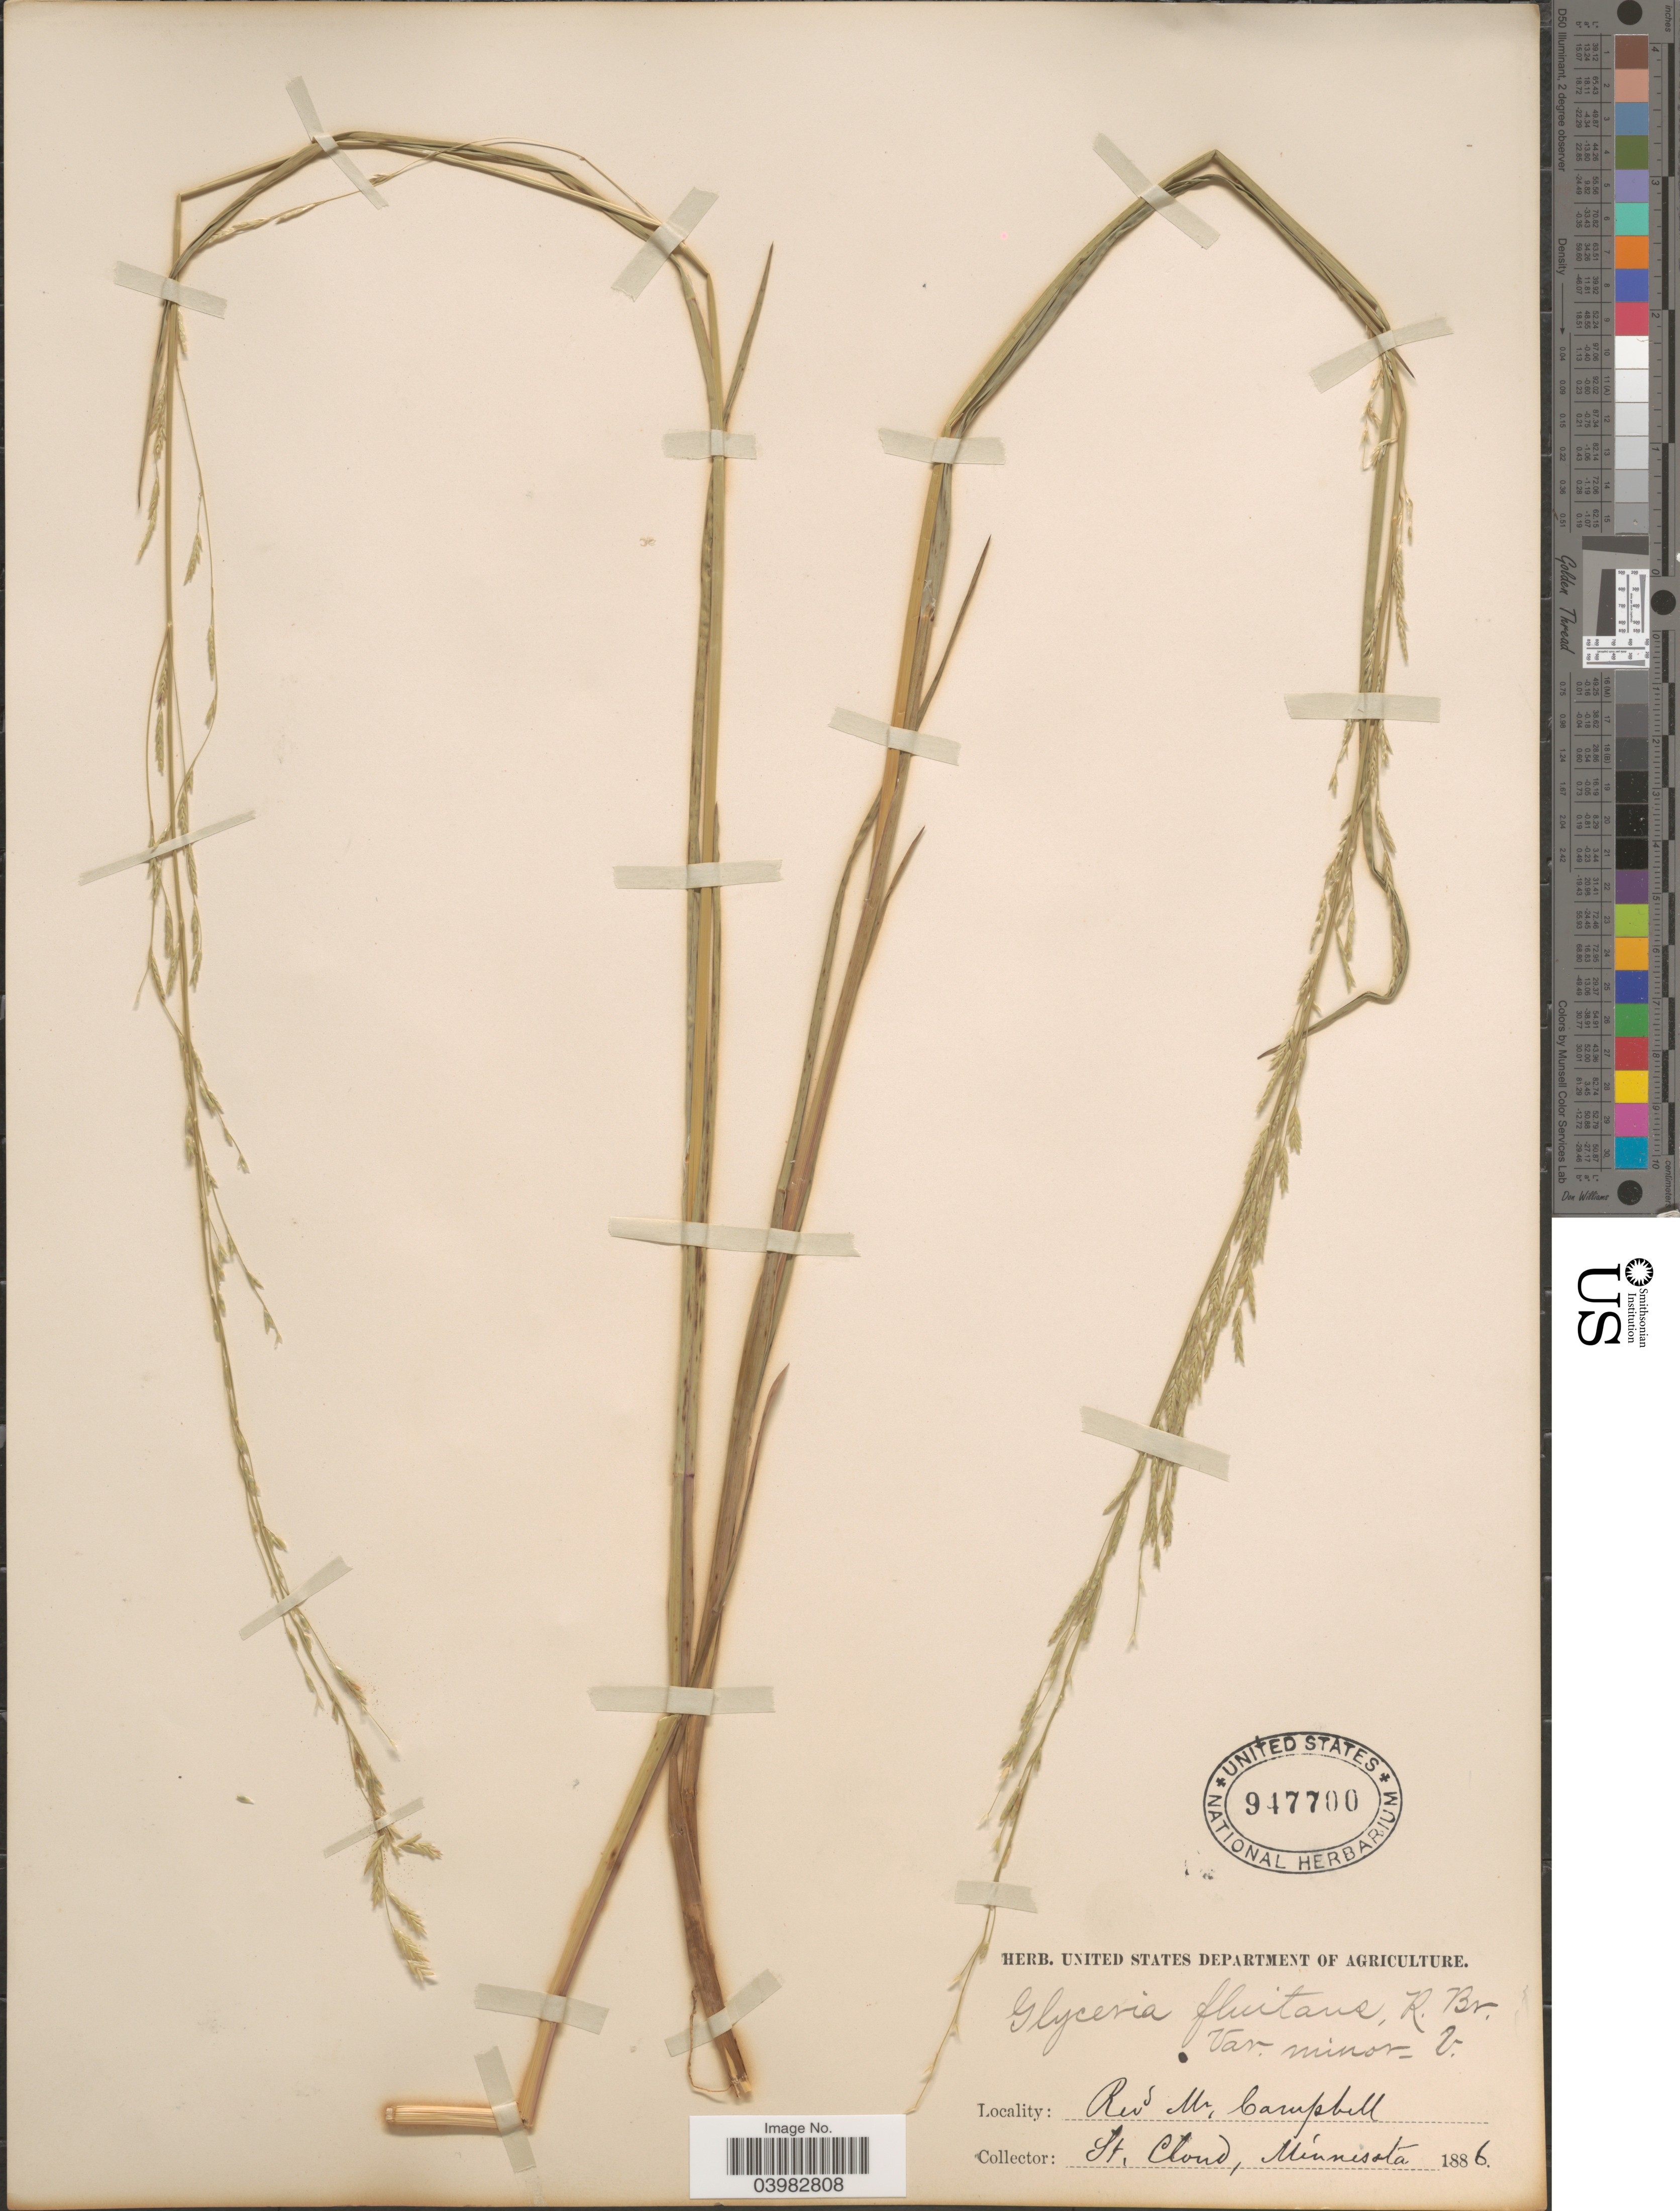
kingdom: Plantae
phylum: Tracheophyta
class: Liliopsida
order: Poales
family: Poaceae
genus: Glyceria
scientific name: Glyceria borealis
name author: (Nash) Batchelder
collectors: -. Campbell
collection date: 1886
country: United States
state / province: Minnesota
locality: St. Cloud.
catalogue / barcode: US 947700